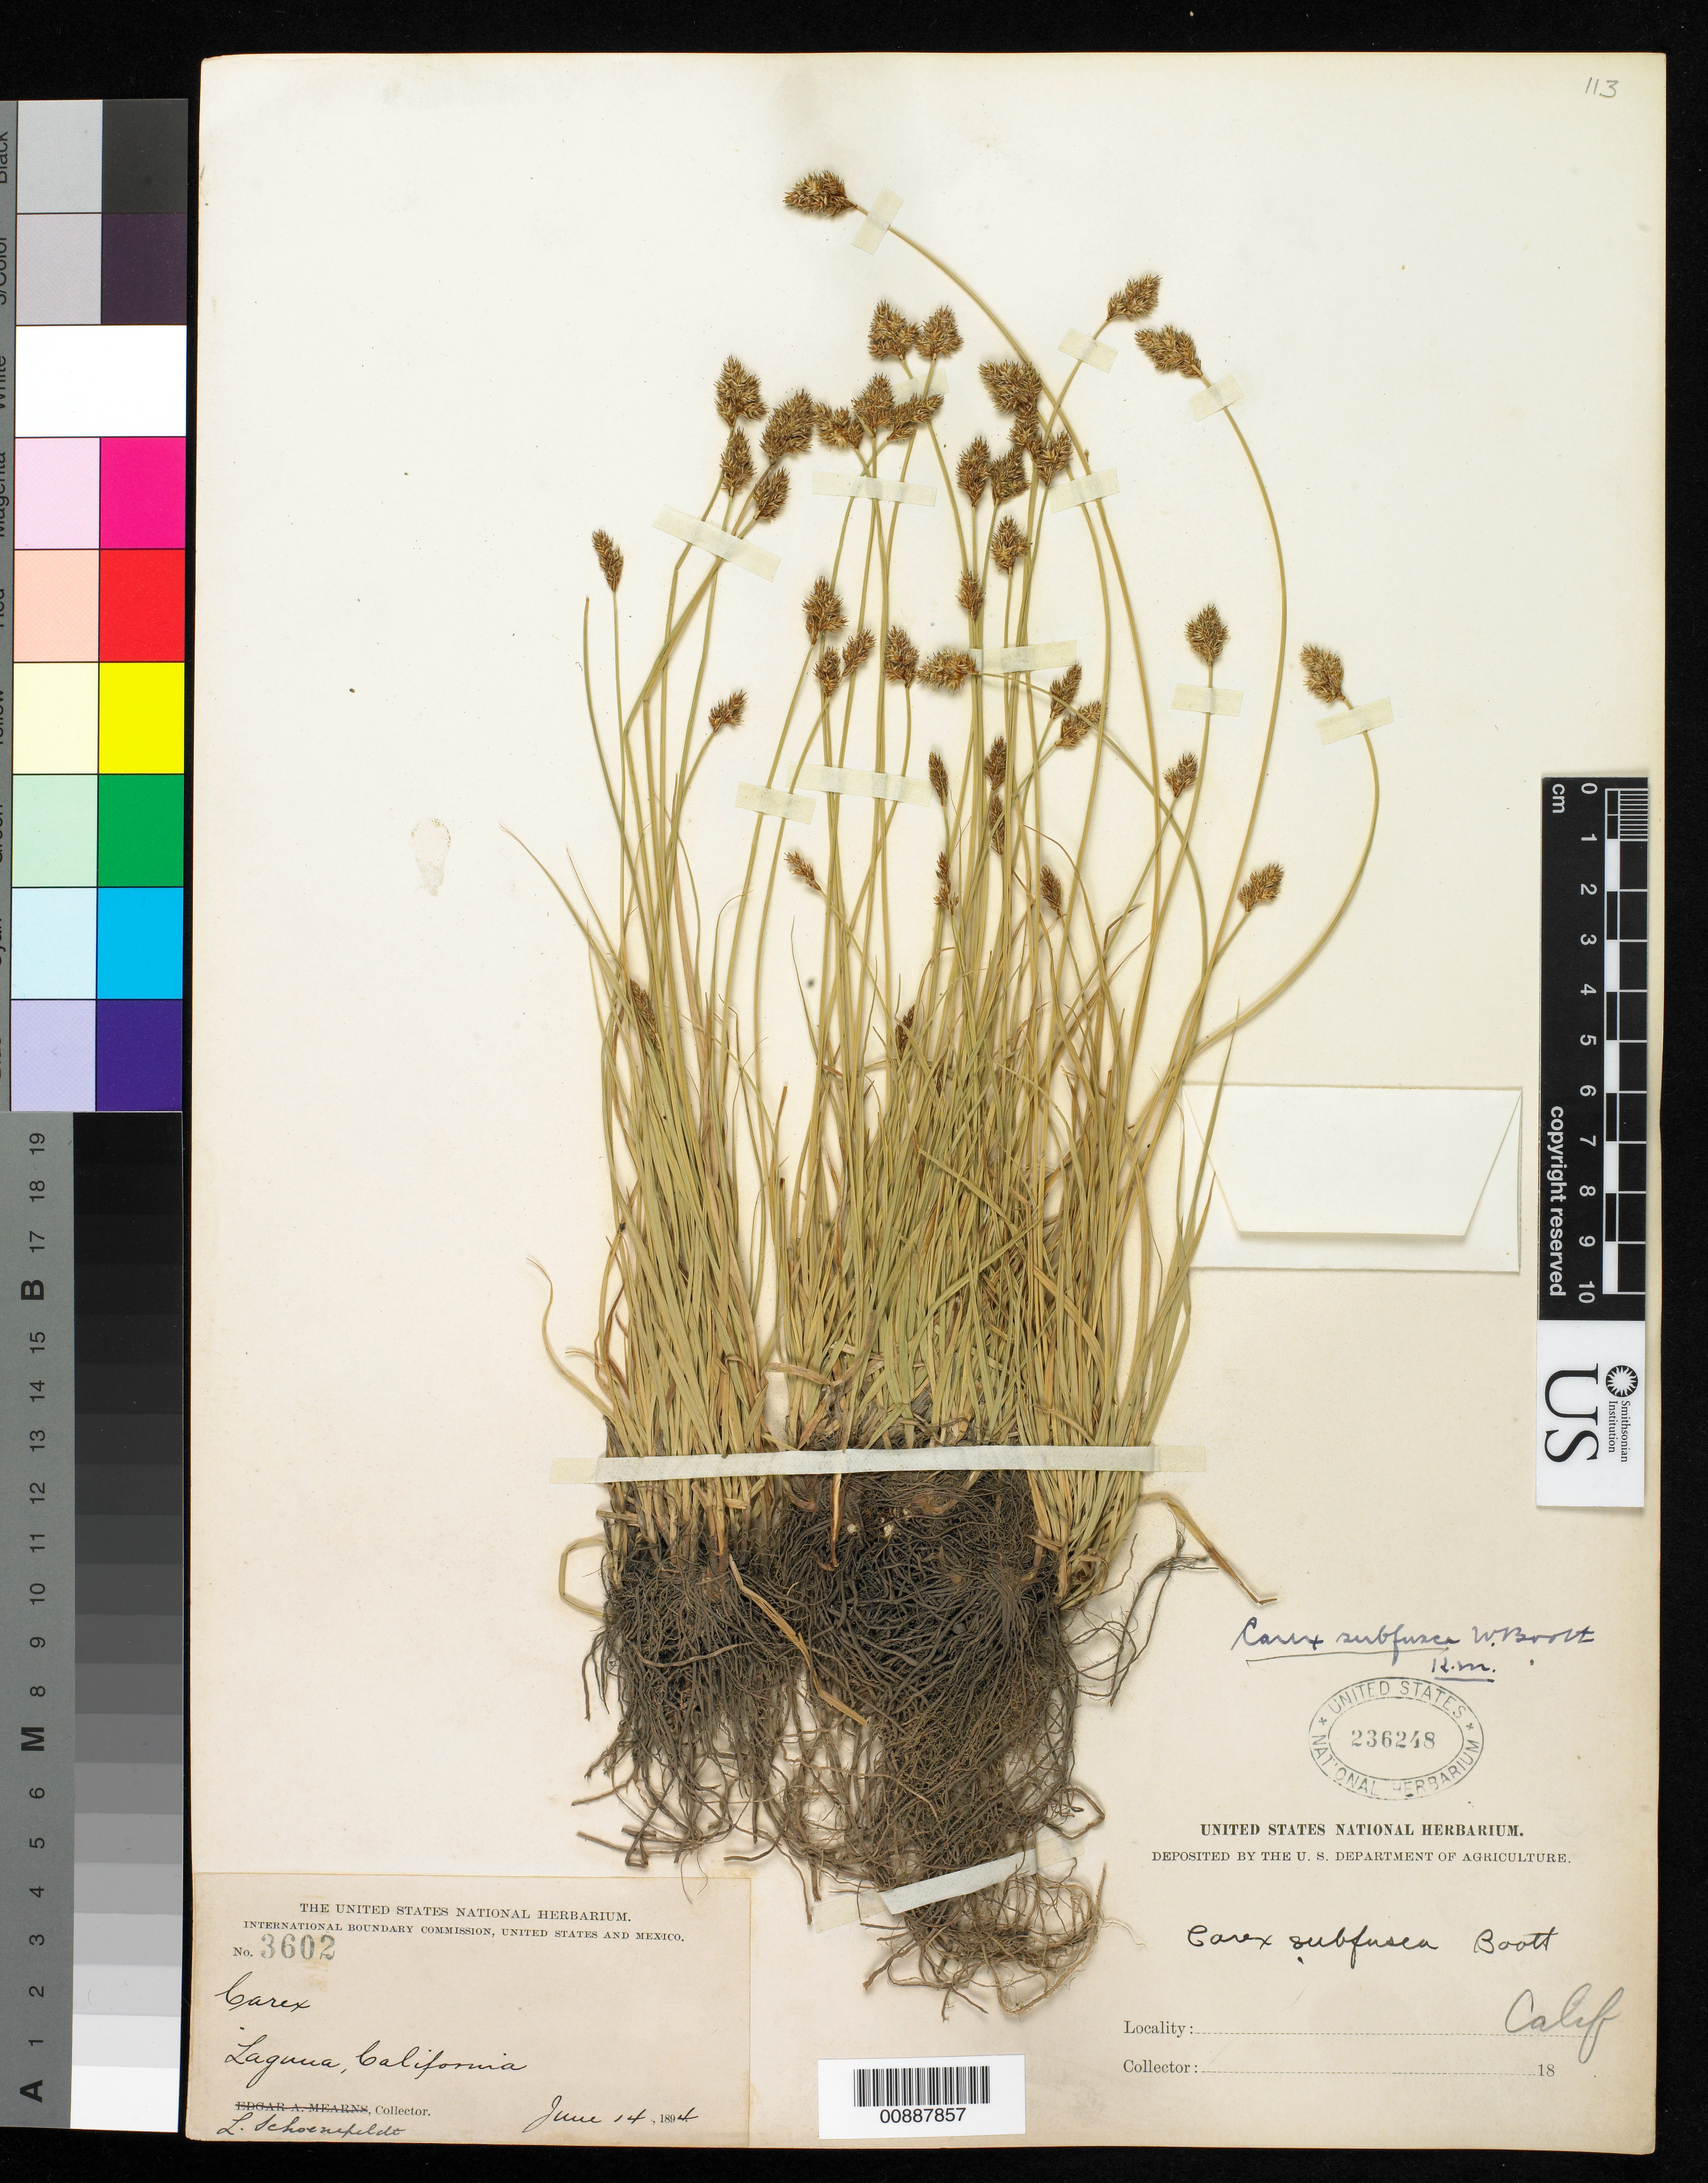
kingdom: Plantae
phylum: Tracheophyta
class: Liliopsida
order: Poales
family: Cyperaceae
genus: Carex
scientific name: Carex subfusca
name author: W. Boott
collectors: L. Schoenfeldt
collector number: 3602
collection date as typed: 14 Jun 1894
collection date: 1894-06-14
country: United States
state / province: California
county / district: Orange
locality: Laguna, California.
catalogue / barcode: US 236248